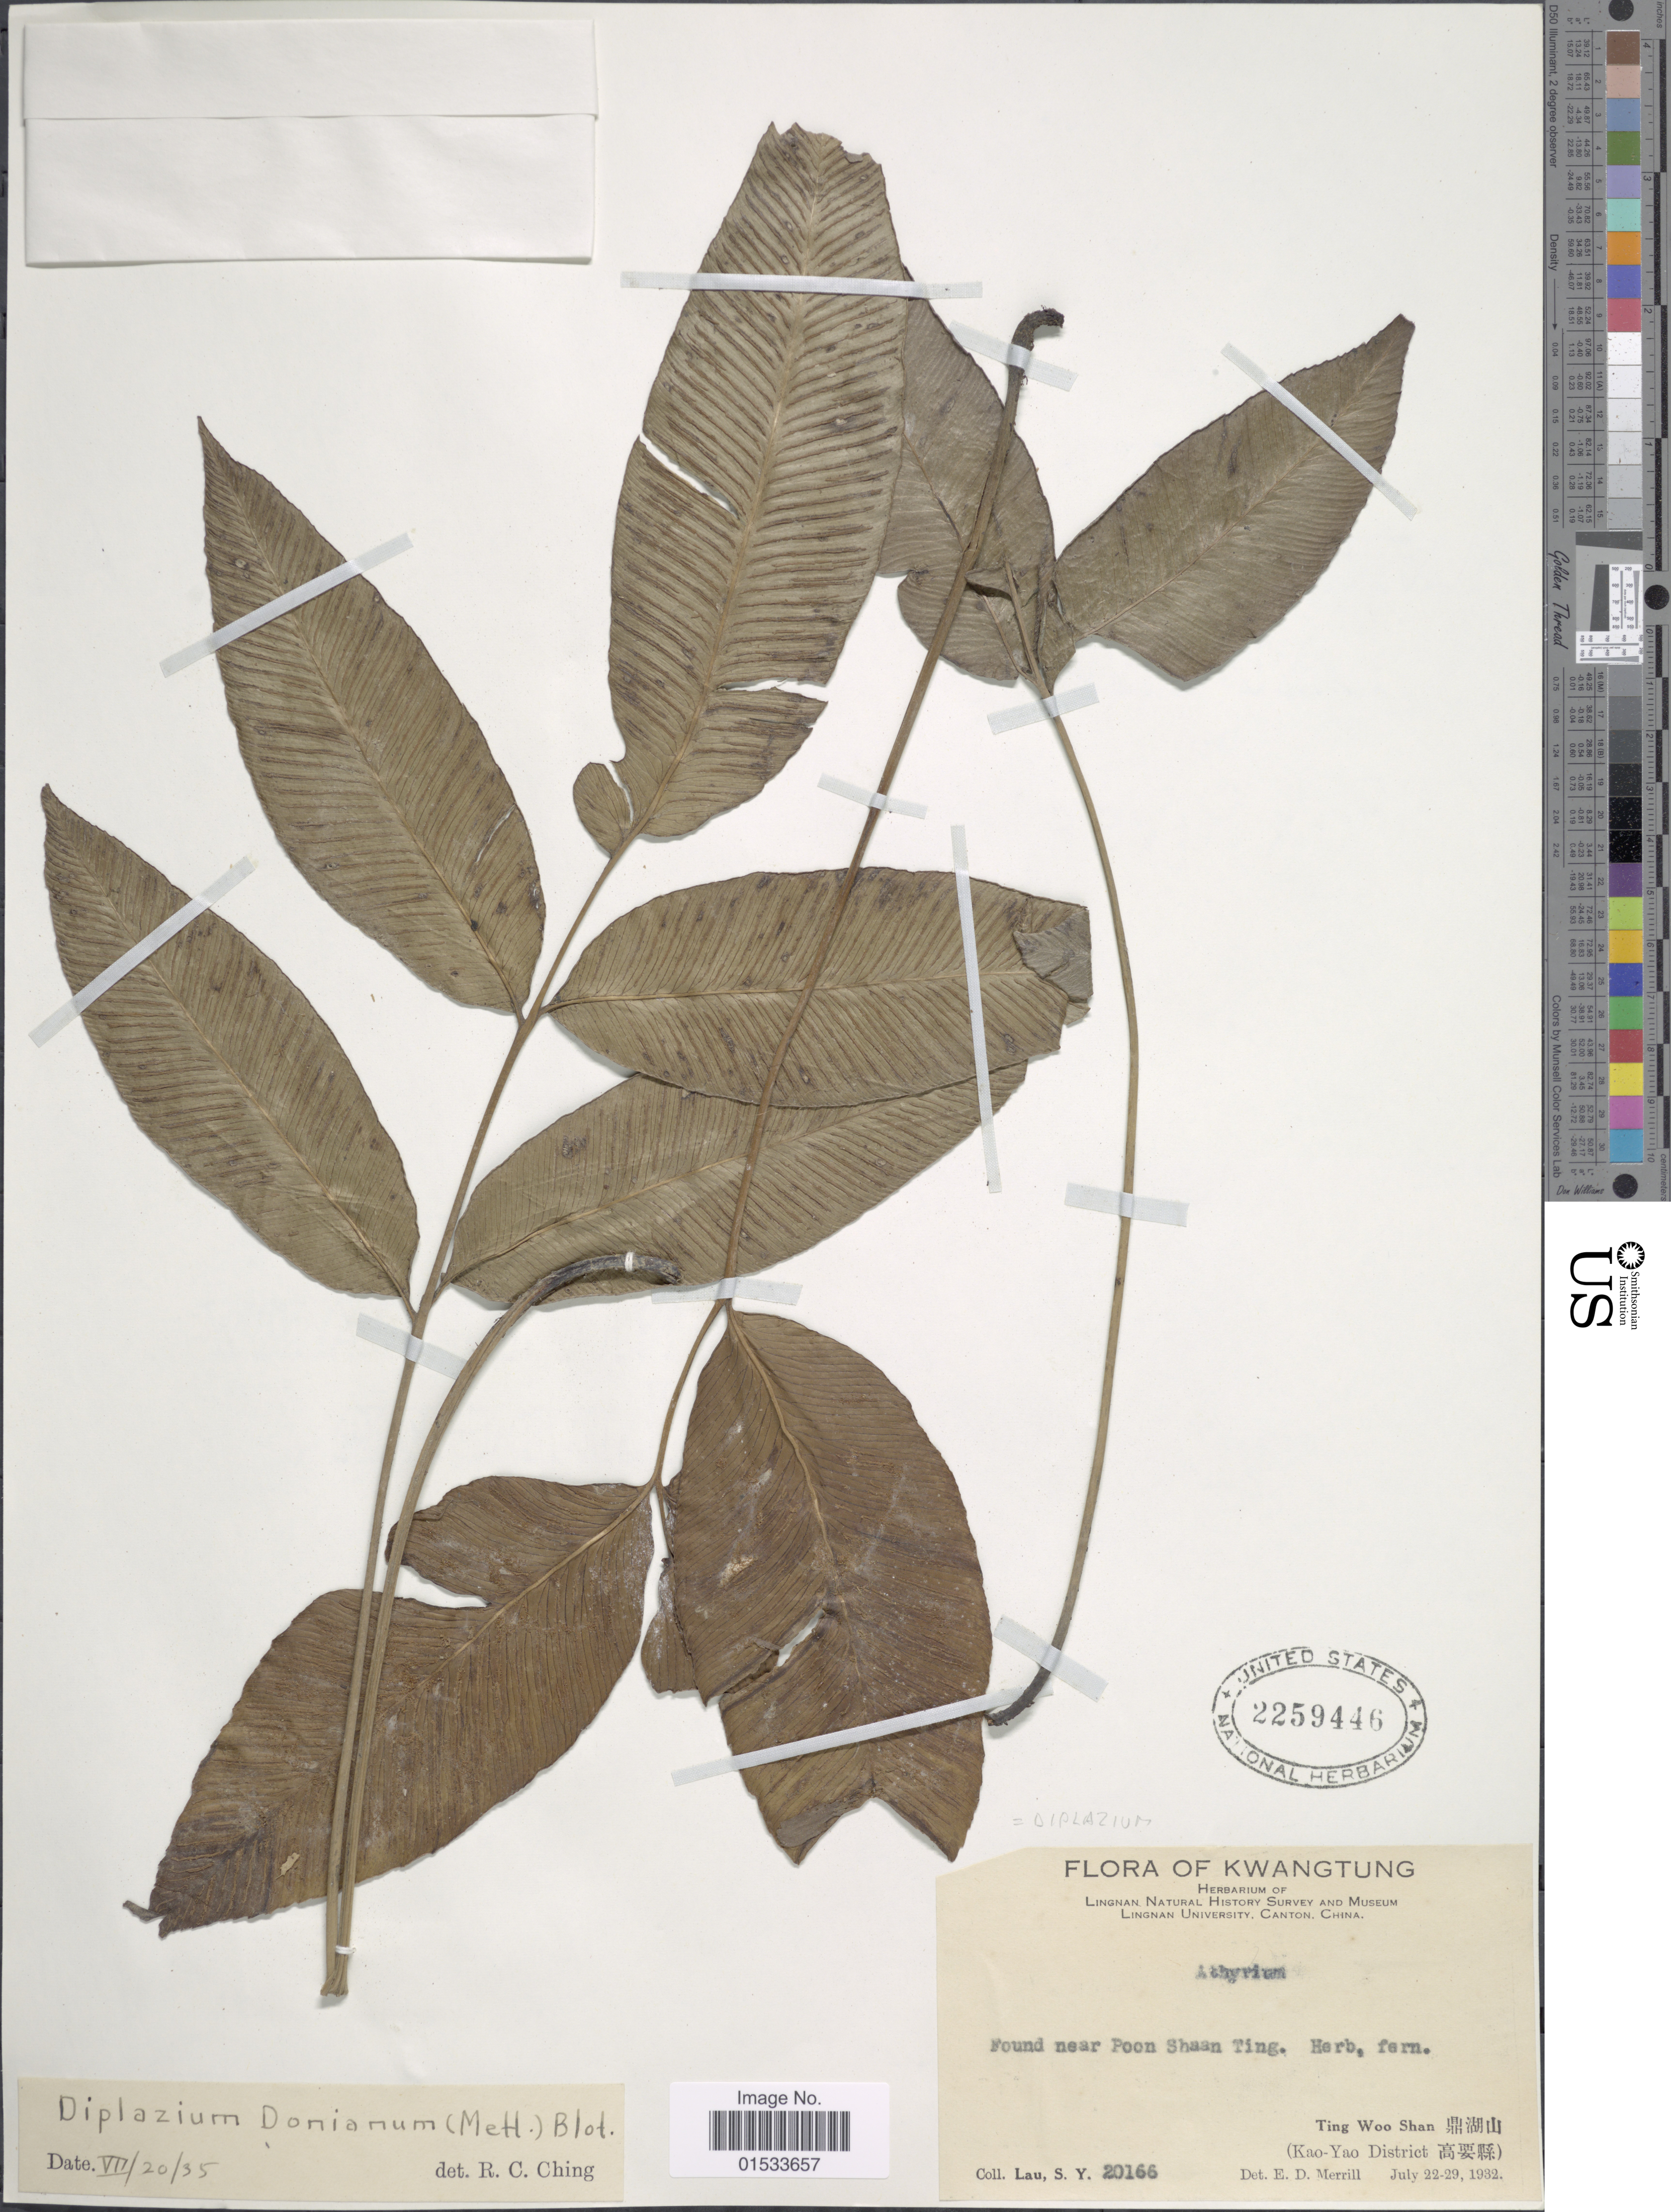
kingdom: Plantae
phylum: Tracheophyta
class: Polypodiopsida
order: Polypodiales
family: Athyriaceae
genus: Diplazium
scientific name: Diplazium donianum var. donianum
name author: (Mett.) Tardieu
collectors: S. Y. Lau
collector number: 20166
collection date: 1932-07-22/1932-07-29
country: China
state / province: Guangdong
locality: Kwantung, Ting Woo Shan, (Kao- Yao District), near Poon Shaan Ting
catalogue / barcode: US 2259446